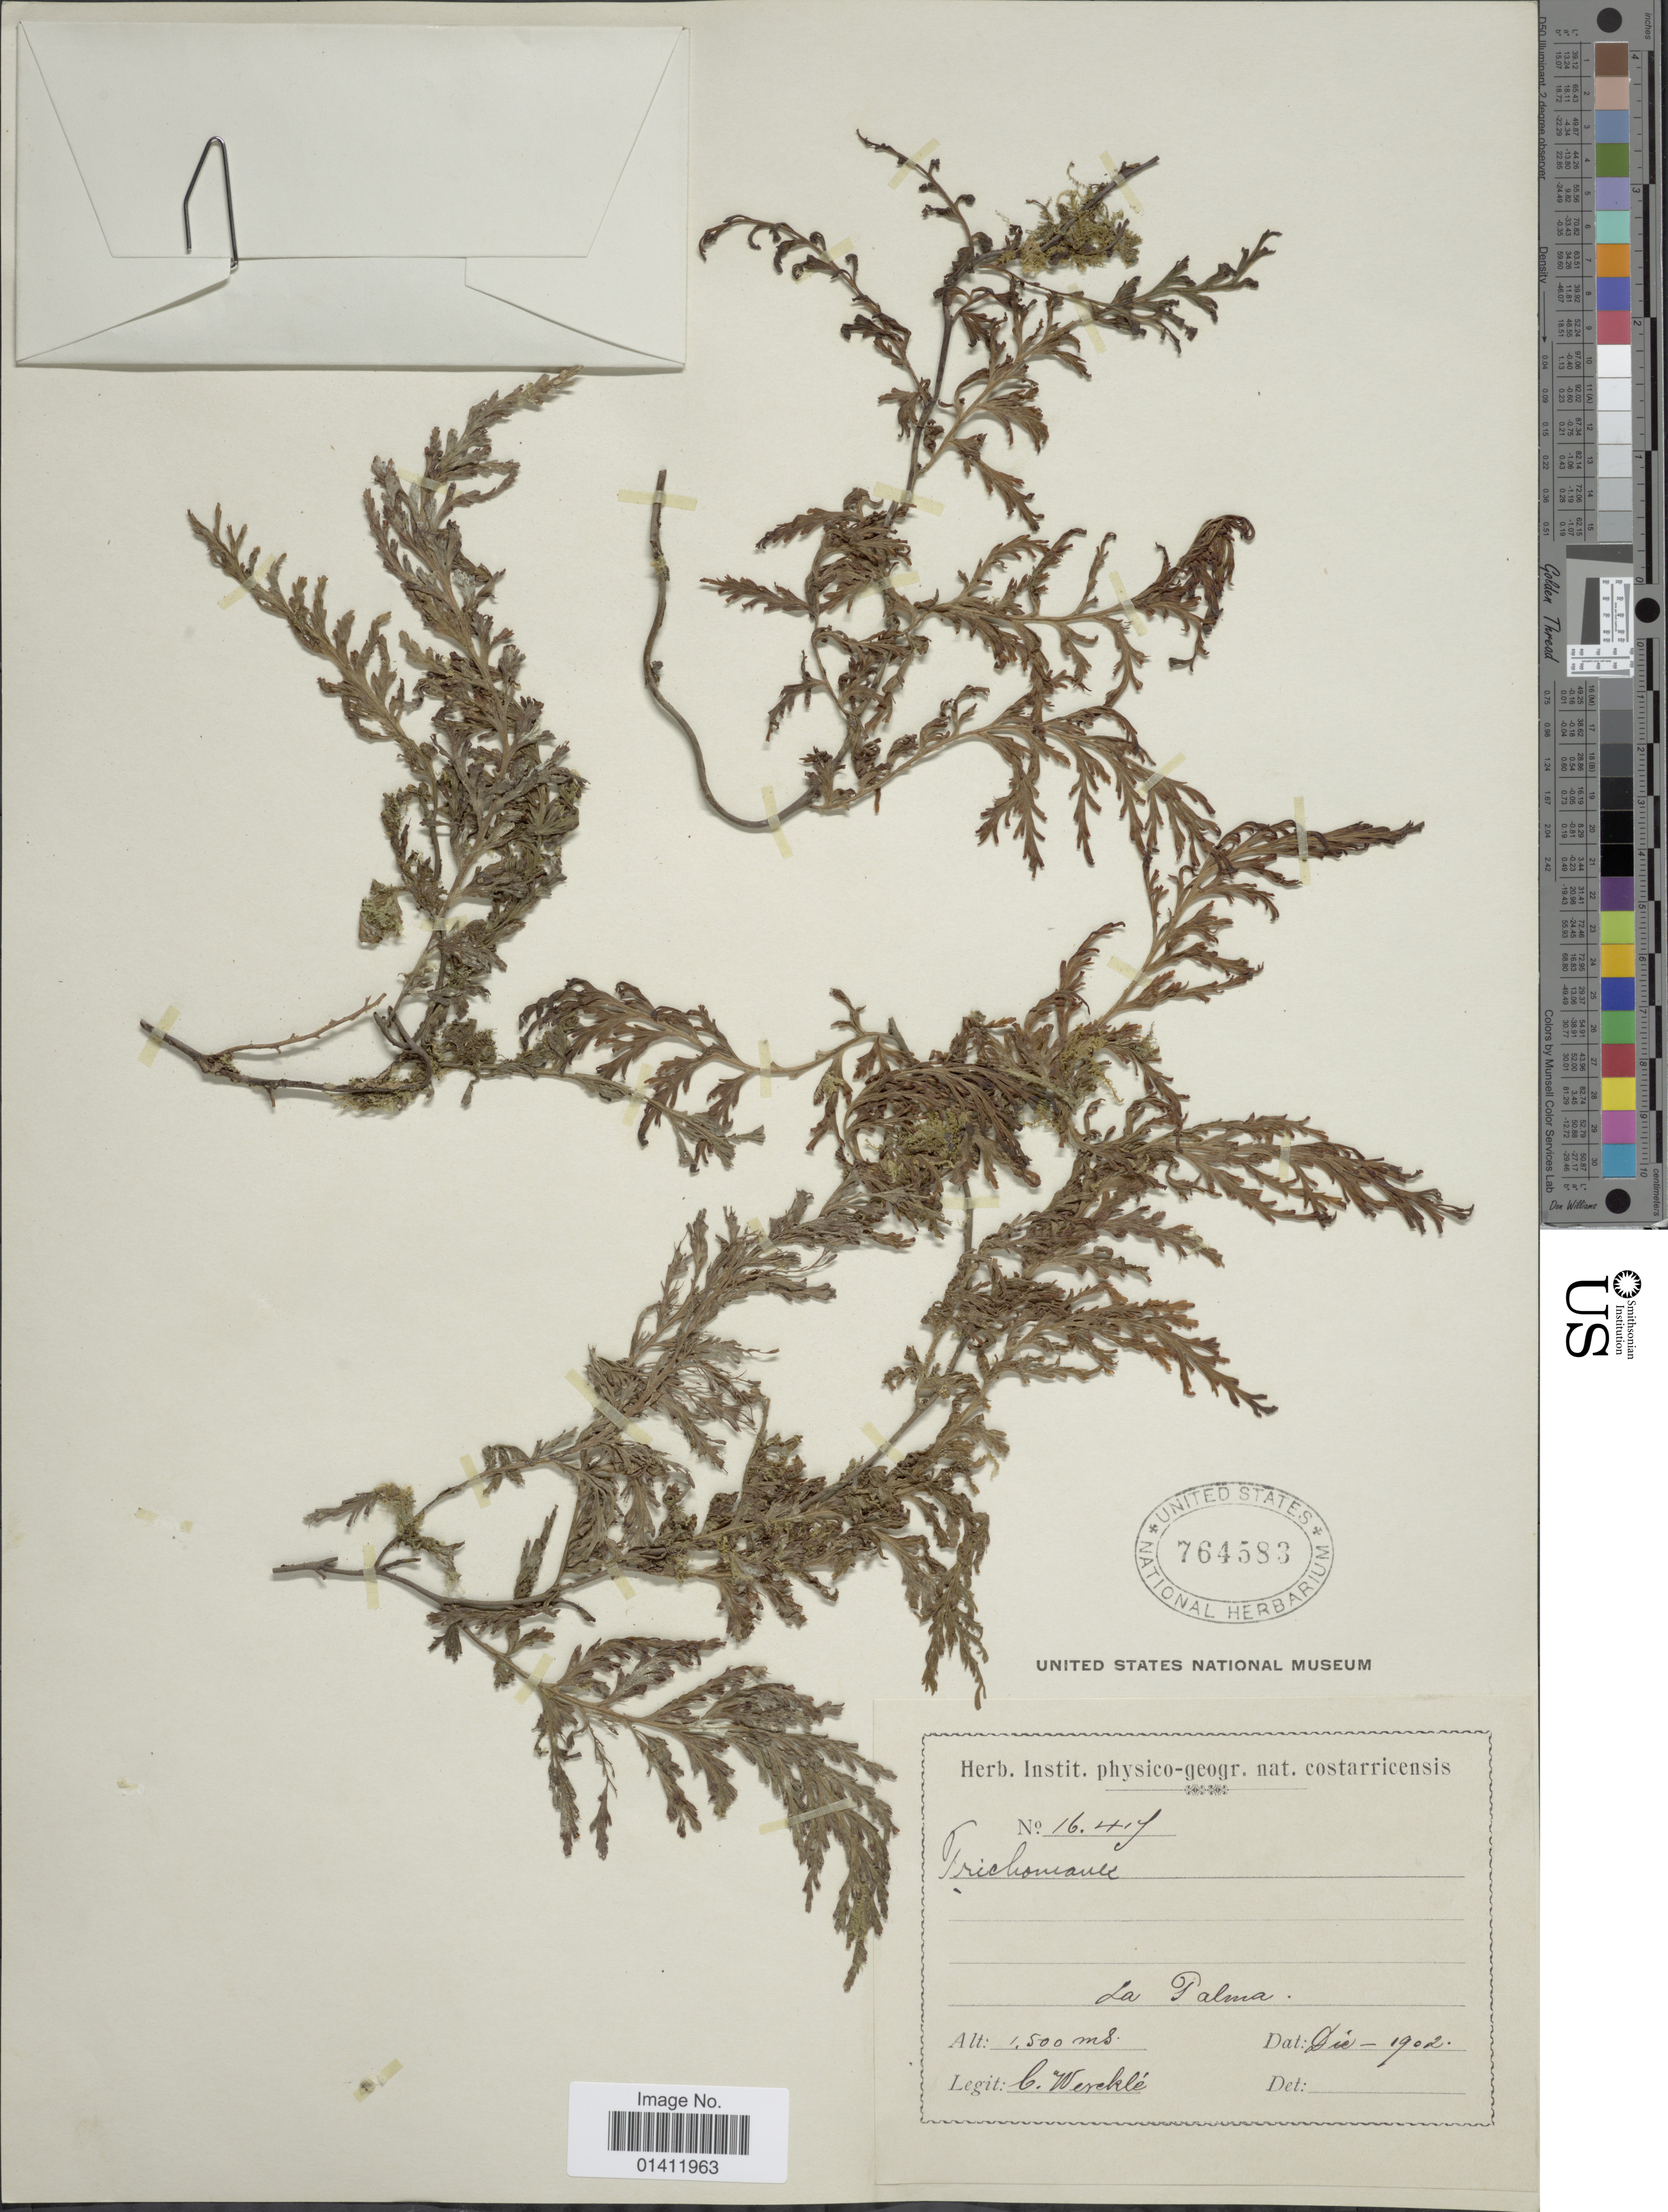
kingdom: Plantae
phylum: Tracheophyta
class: Polypodiopsida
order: Hymenophyllales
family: Hymenophyllaceae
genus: Vandenboschia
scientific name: Vandenboschia rupestris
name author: (Raddi) Ebihara & K. Iwats.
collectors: C. Wercklé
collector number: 16417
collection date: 1902-12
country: Costa Rica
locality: La Palma.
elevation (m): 1500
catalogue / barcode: US 764583